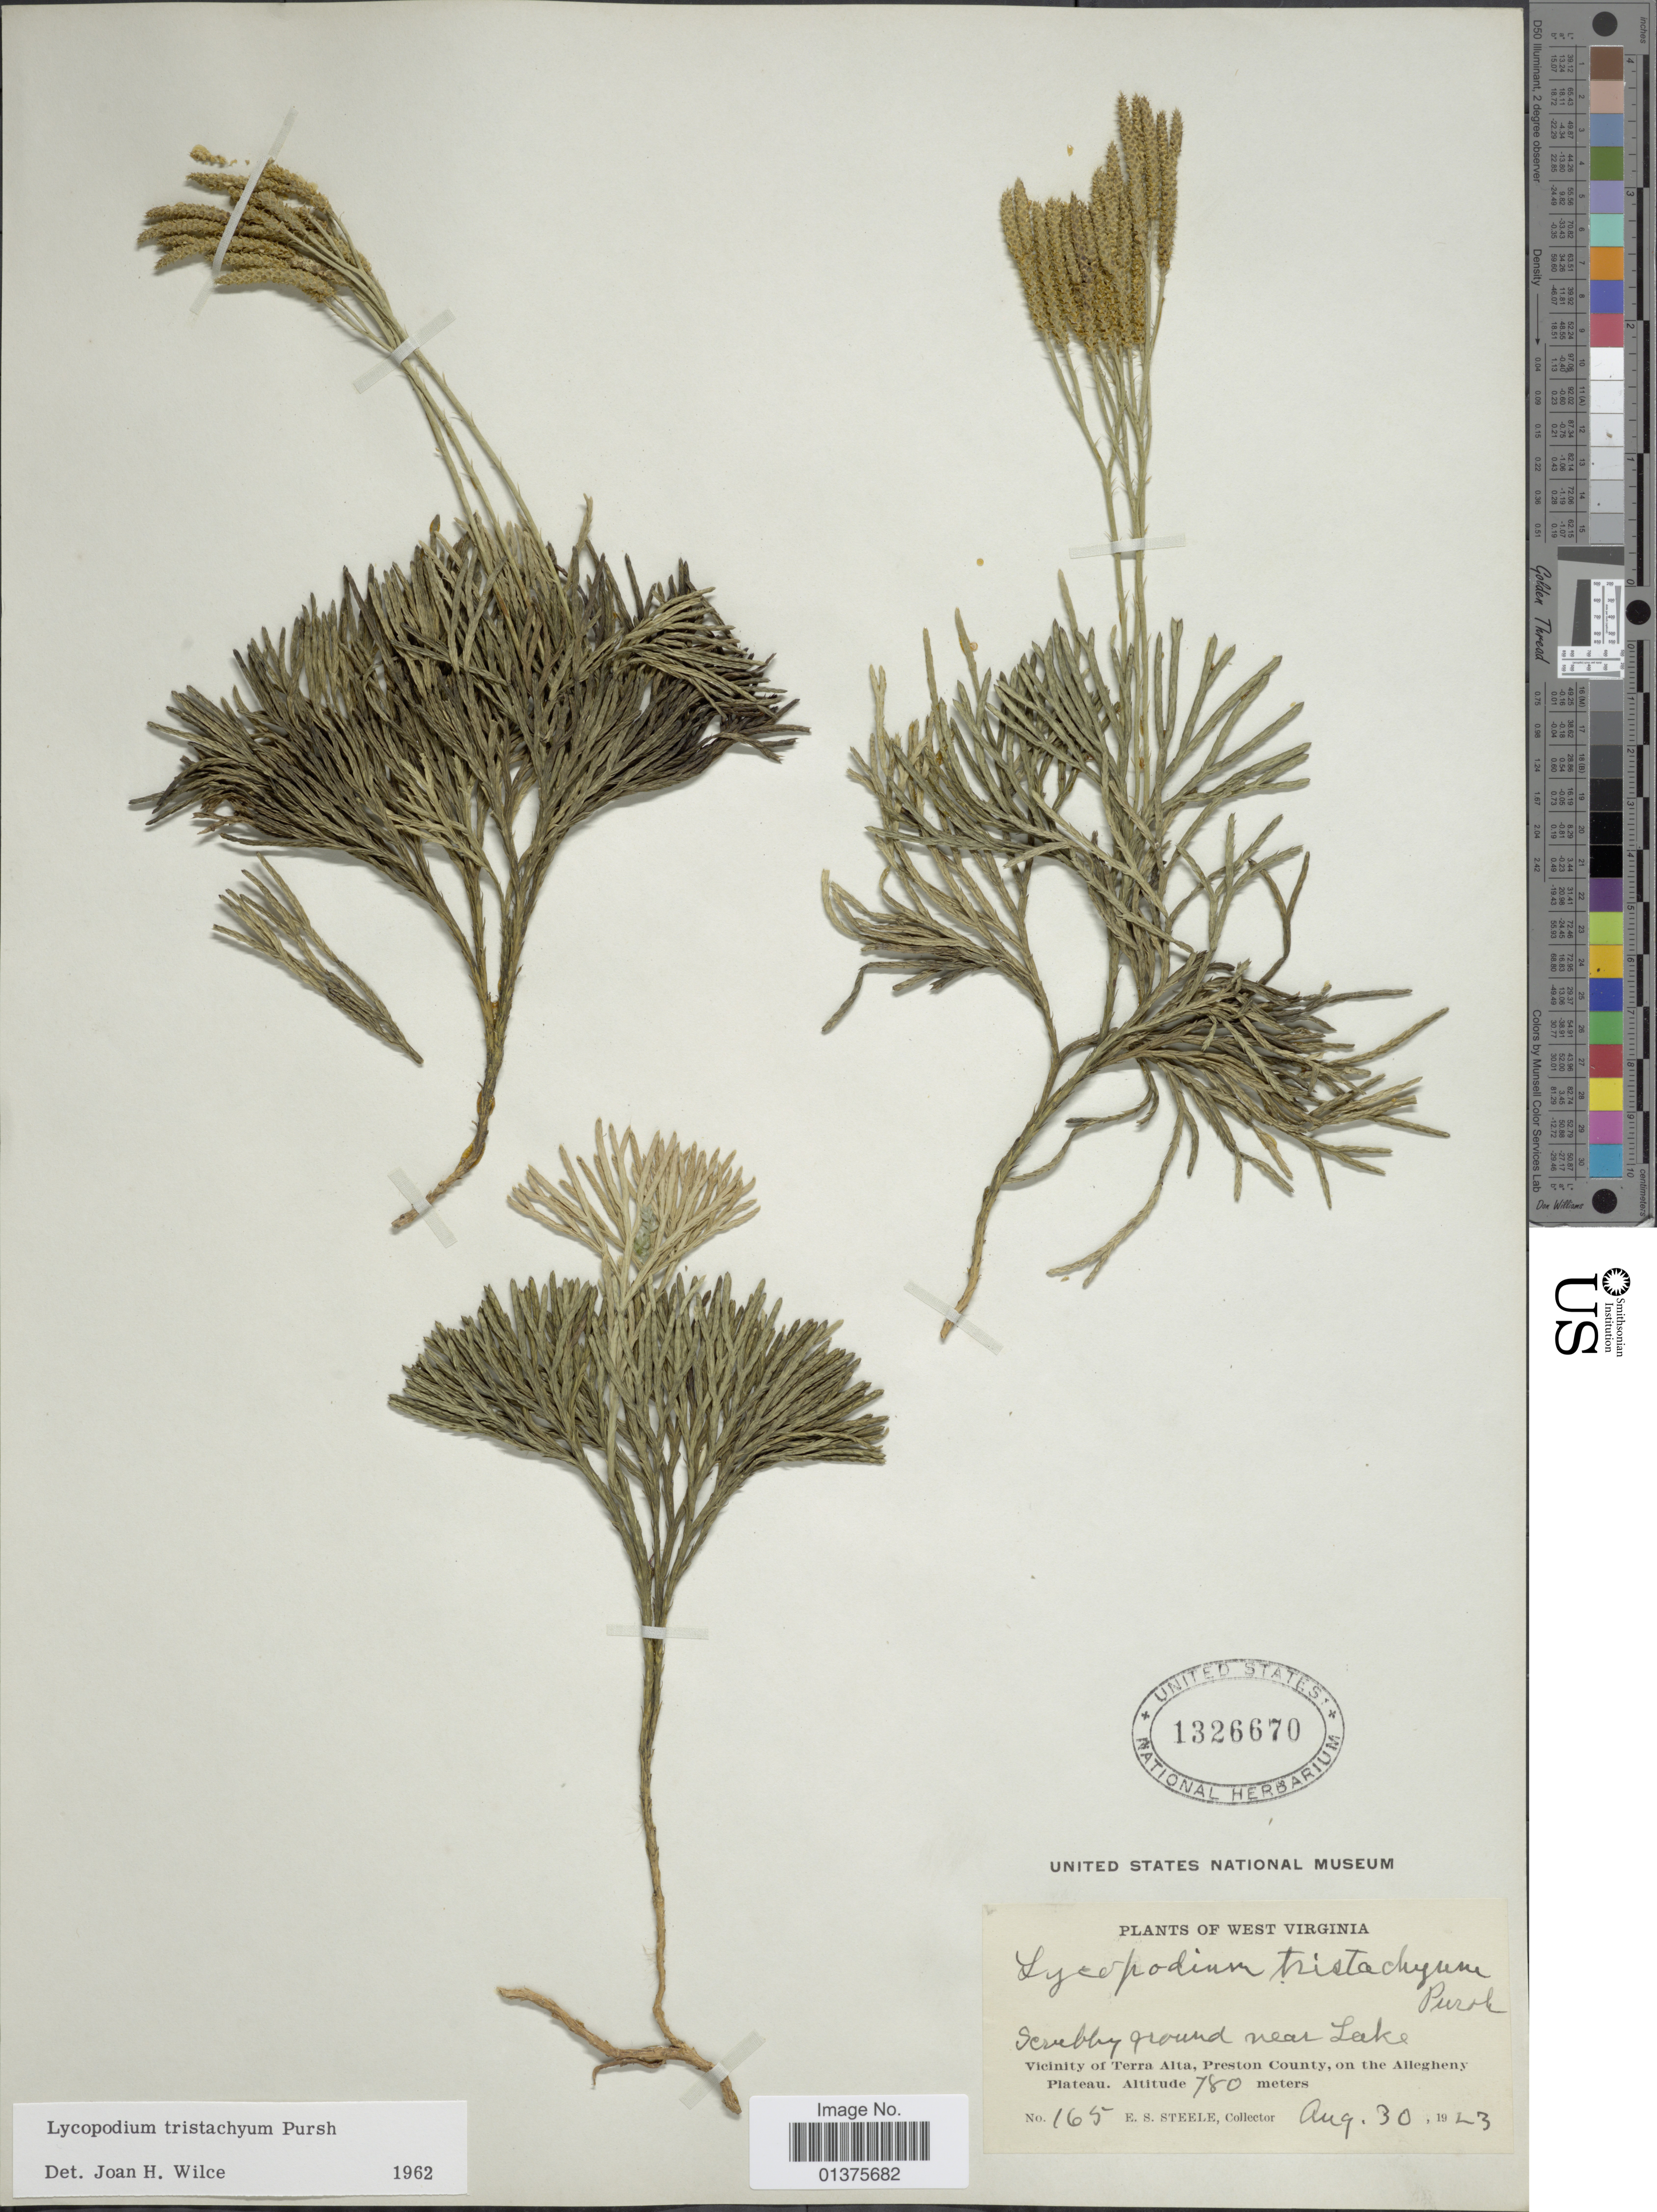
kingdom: Plantae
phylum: Tracheophyta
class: Lycopodiopsida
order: Lycopodiales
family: Lycopodiaceae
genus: Diphasiastrum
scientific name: Diphasiastrum tristachyum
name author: (Pursh) Holub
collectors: E. Steele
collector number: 165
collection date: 1923-08-30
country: United States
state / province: West Virginia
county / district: Preston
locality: Vicinity of Terra Alta, Preston County, on the Alleghany Plateau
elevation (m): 780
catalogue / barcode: US 1326670